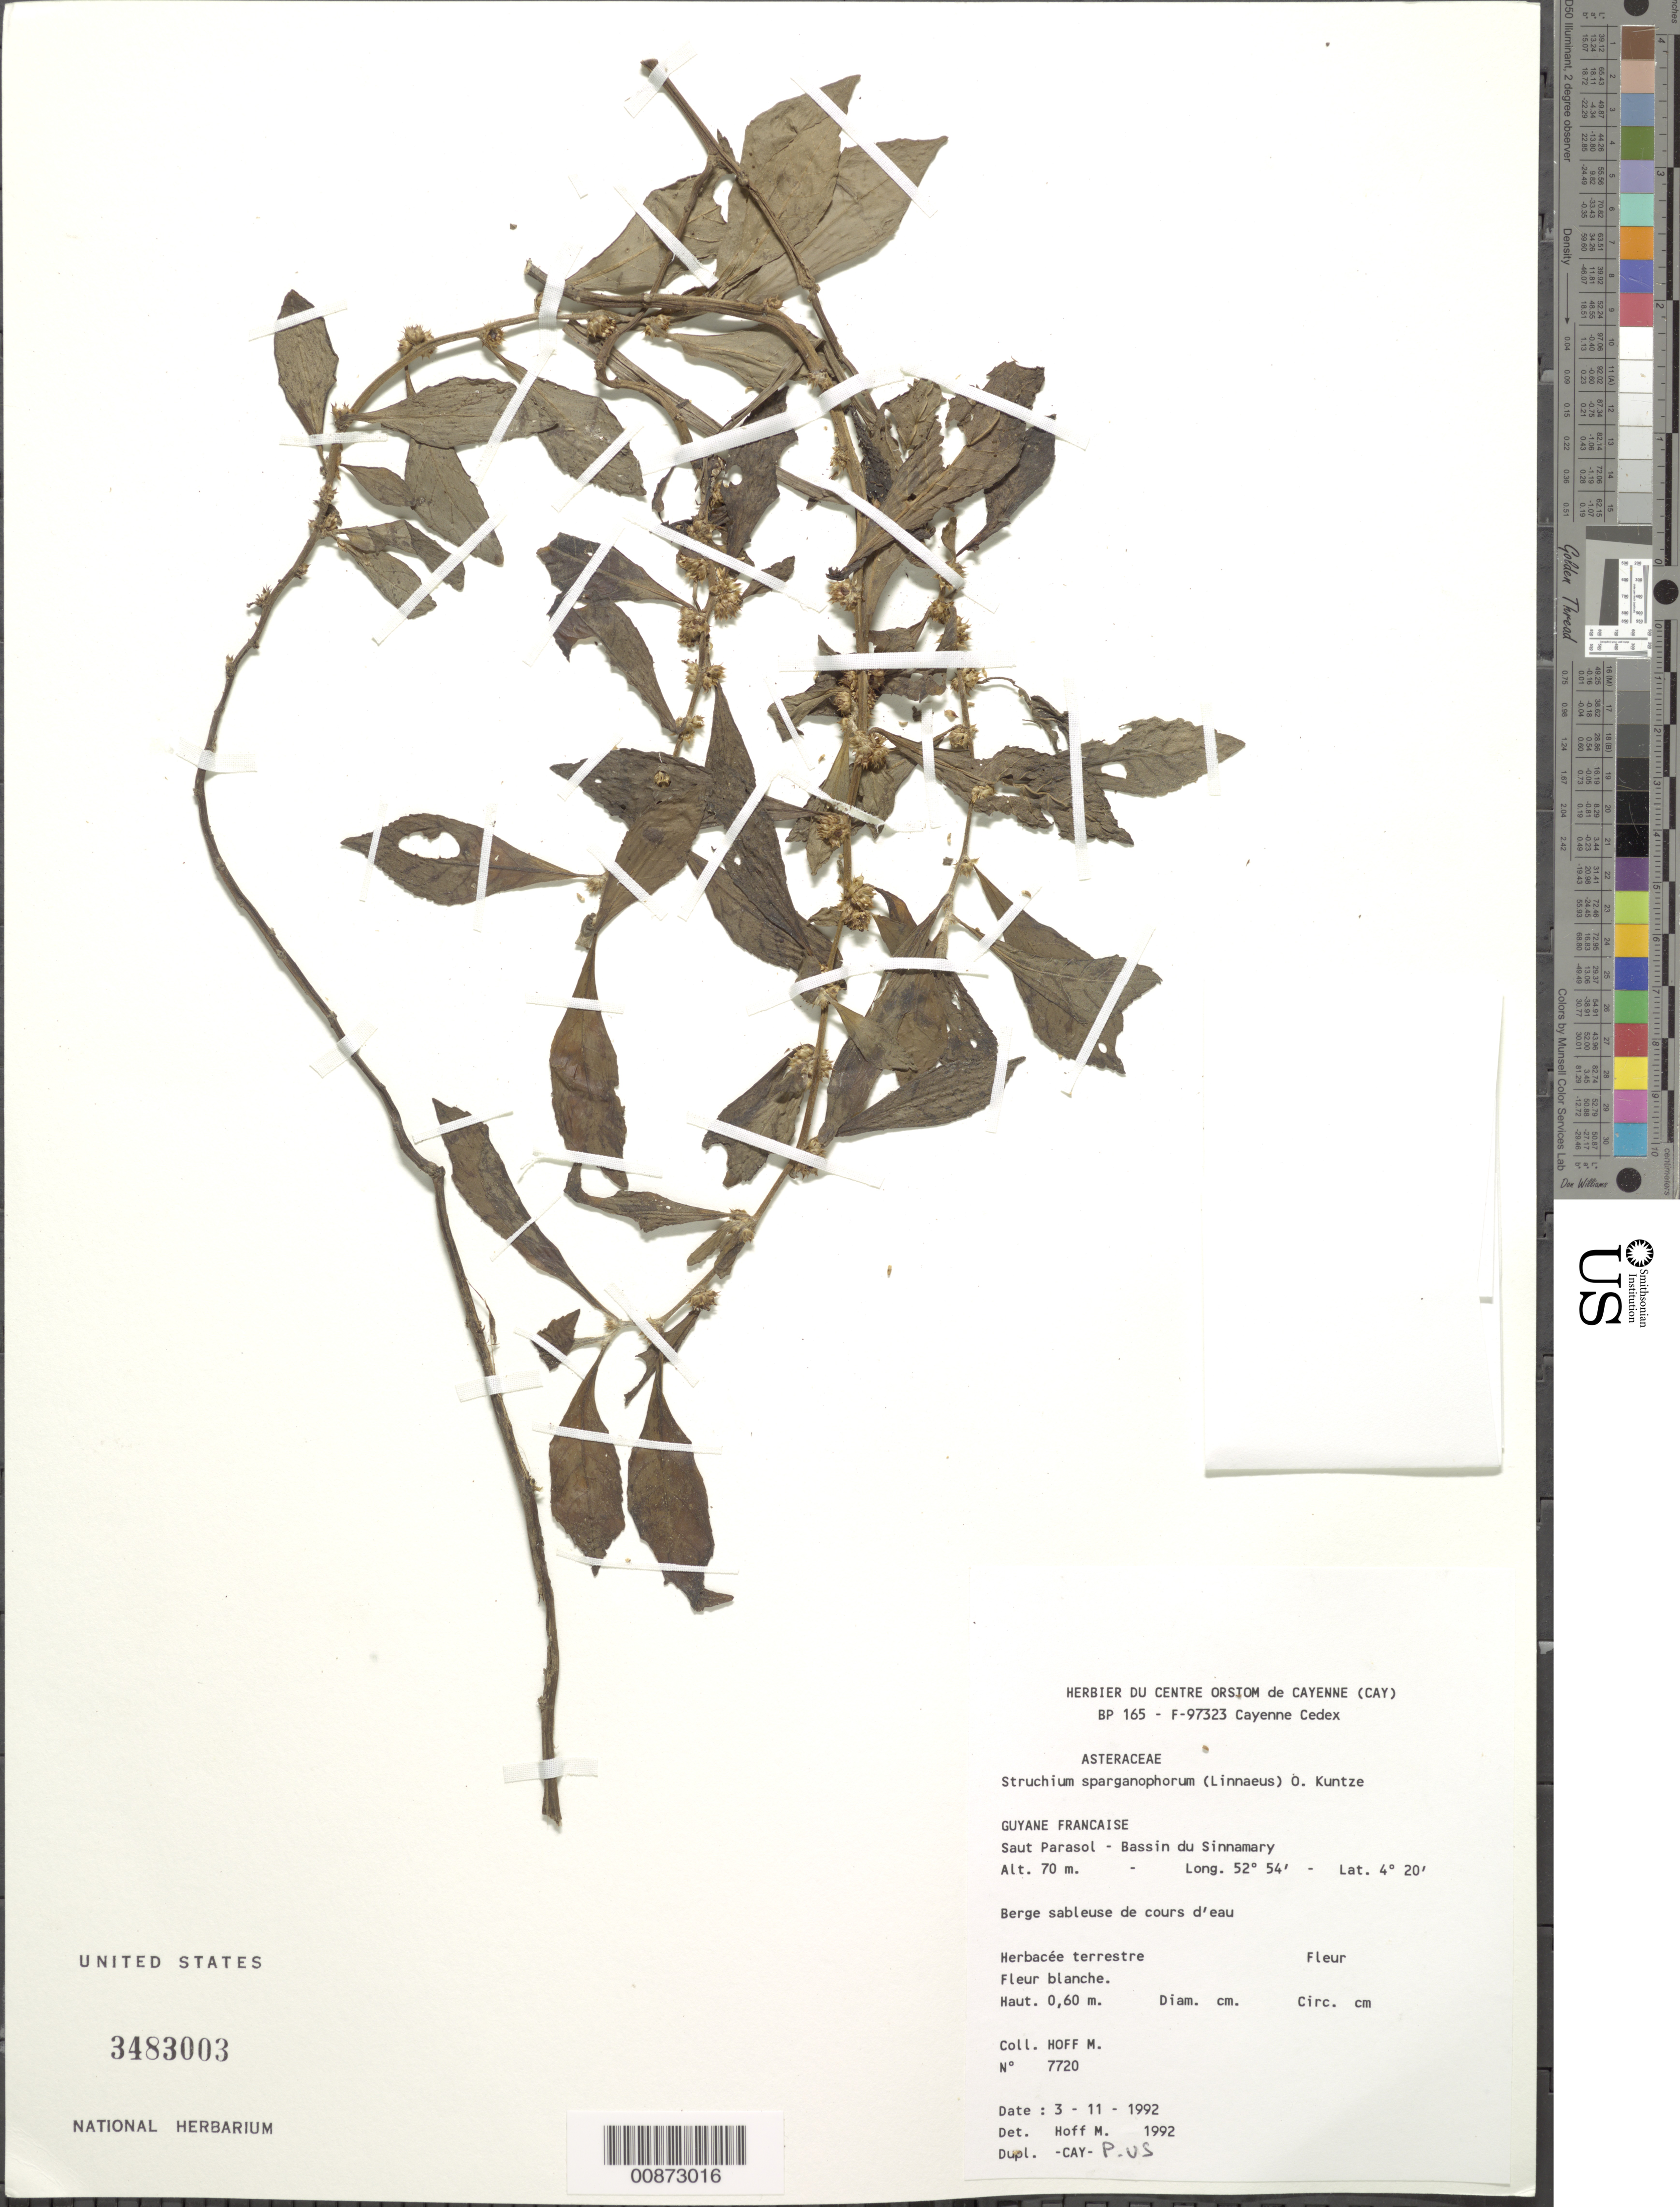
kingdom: Plantae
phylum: Tracheophyta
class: Magnoliopsida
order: Asterales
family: Asteraceae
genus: Struchium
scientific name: Struchium sparganophorum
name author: (L.) Kuntze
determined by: Hoff, M.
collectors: M. Hoff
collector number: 7720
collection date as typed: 3-Nov-92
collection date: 1992-11-03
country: French Guiana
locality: Saut Parasol, Bassin du Sinnamary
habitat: Berge sableuse de cours d'eau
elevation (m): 70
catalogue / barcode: US 3483003